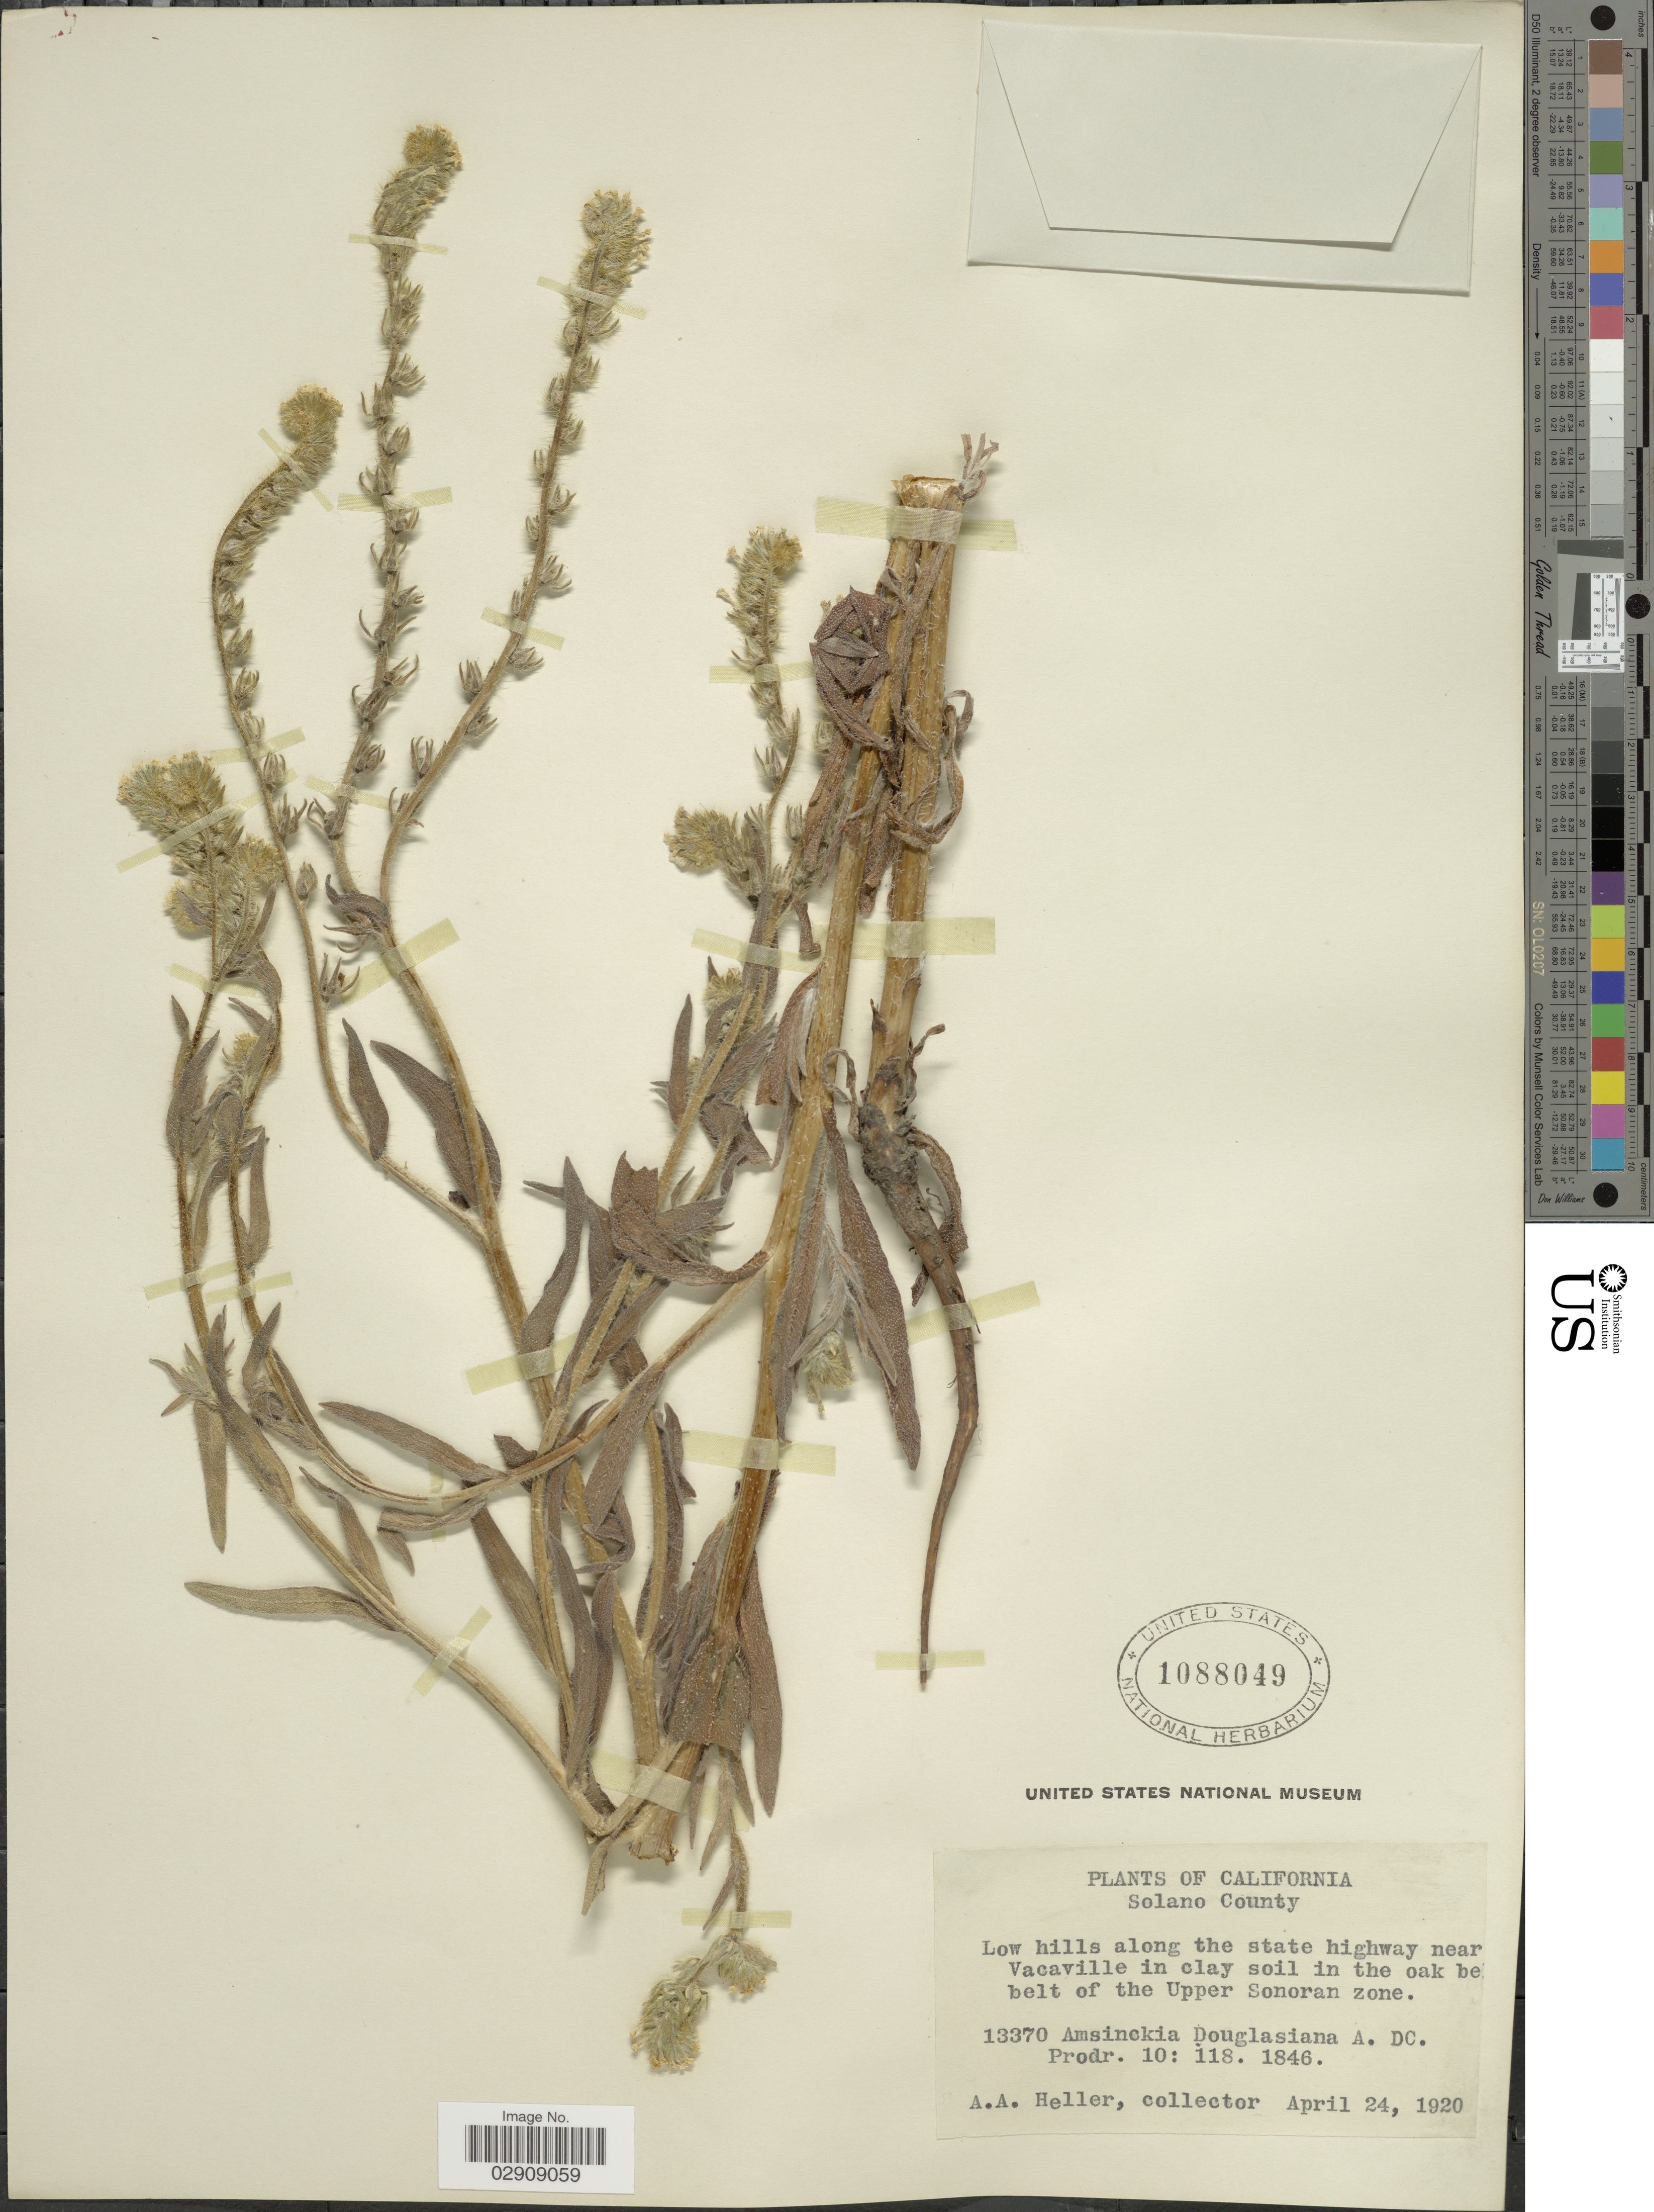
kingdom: Plantae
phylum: Tracheophyta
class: Magnoliopsida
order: Boraginales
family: Boraginaceae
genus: Amsinckia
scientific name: Amsinckia douglasiana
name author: A. DC.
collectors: A. A. Heller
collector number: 13370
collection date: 1920-04-24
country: United States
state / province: California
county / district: Solano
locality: Solano County. Low hills along the state highway near Vacaville in clay soil in the oak belt of the Upper Sonoran Zone.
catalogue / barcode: US 1088049